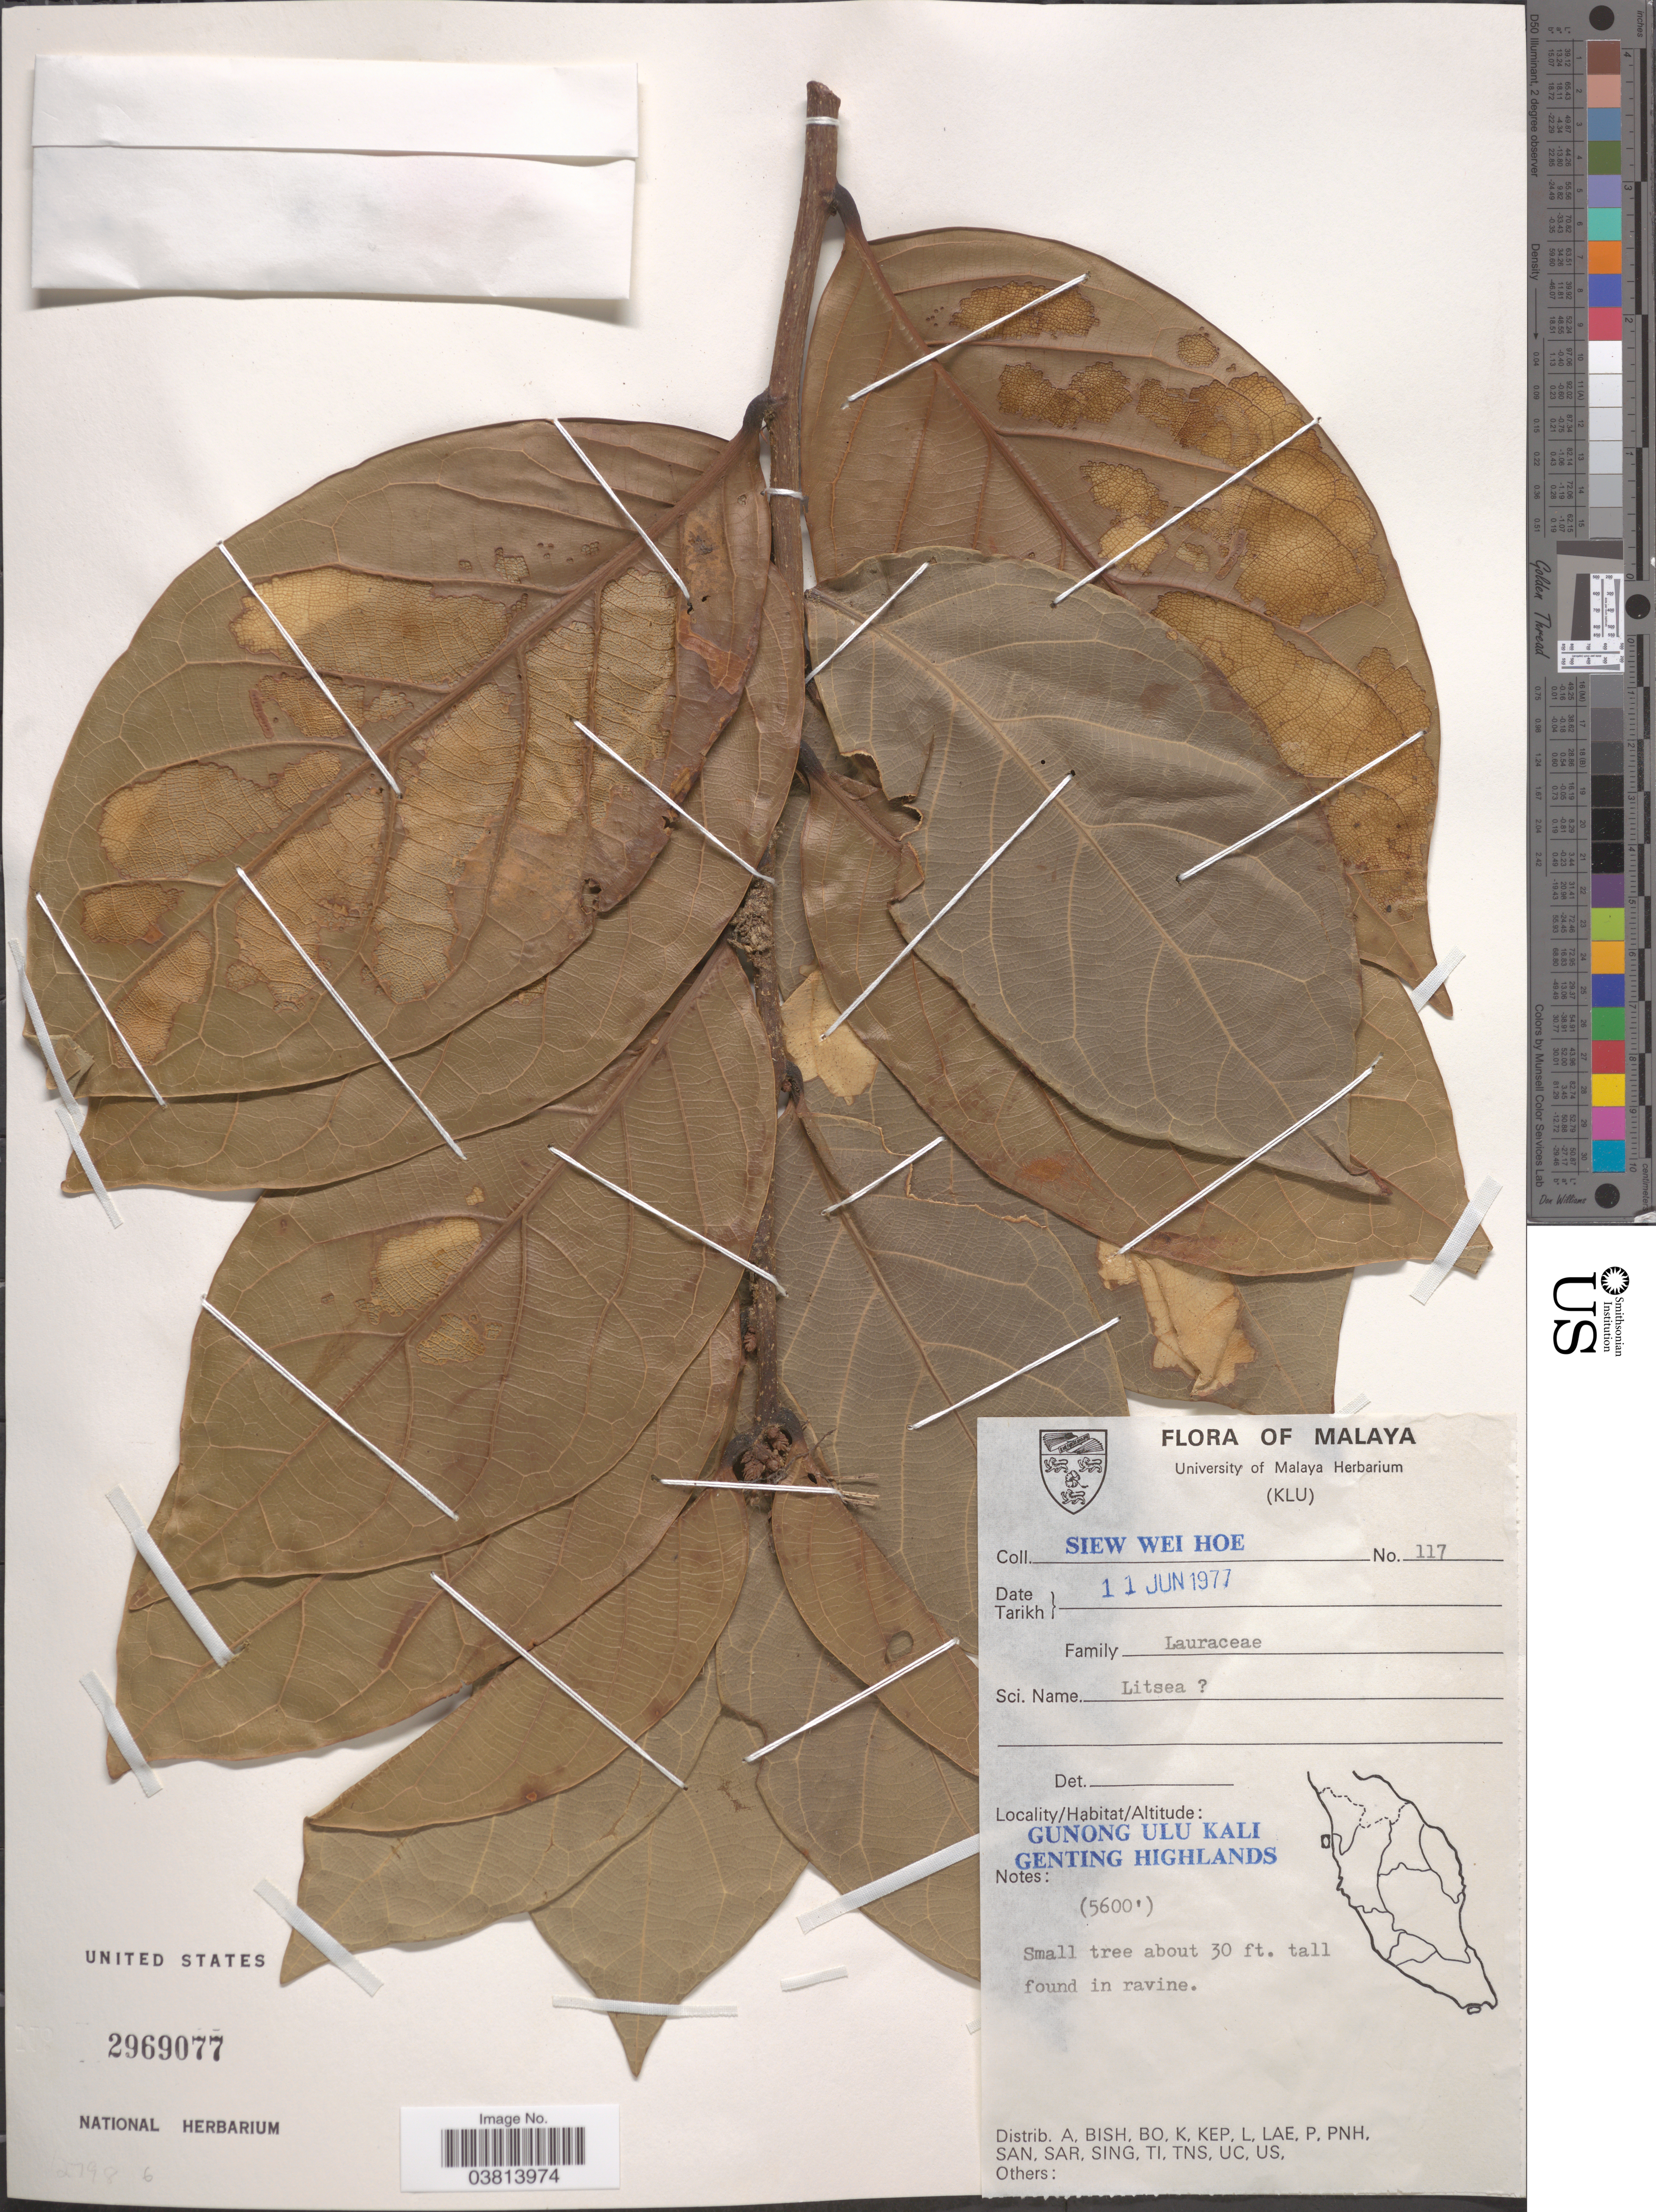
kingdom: Plantae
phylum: Tracheophyta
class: Magnoliopsida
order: Laurales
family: Lauraceae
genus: Litsea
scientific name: Litsea sp.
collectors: S. Hoe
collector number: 117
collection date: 1977-06-11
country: Malaysia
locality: Malaya, Gunong Ulu Kali, Genting Highlands.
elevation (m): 1707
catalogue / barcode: US 2969077